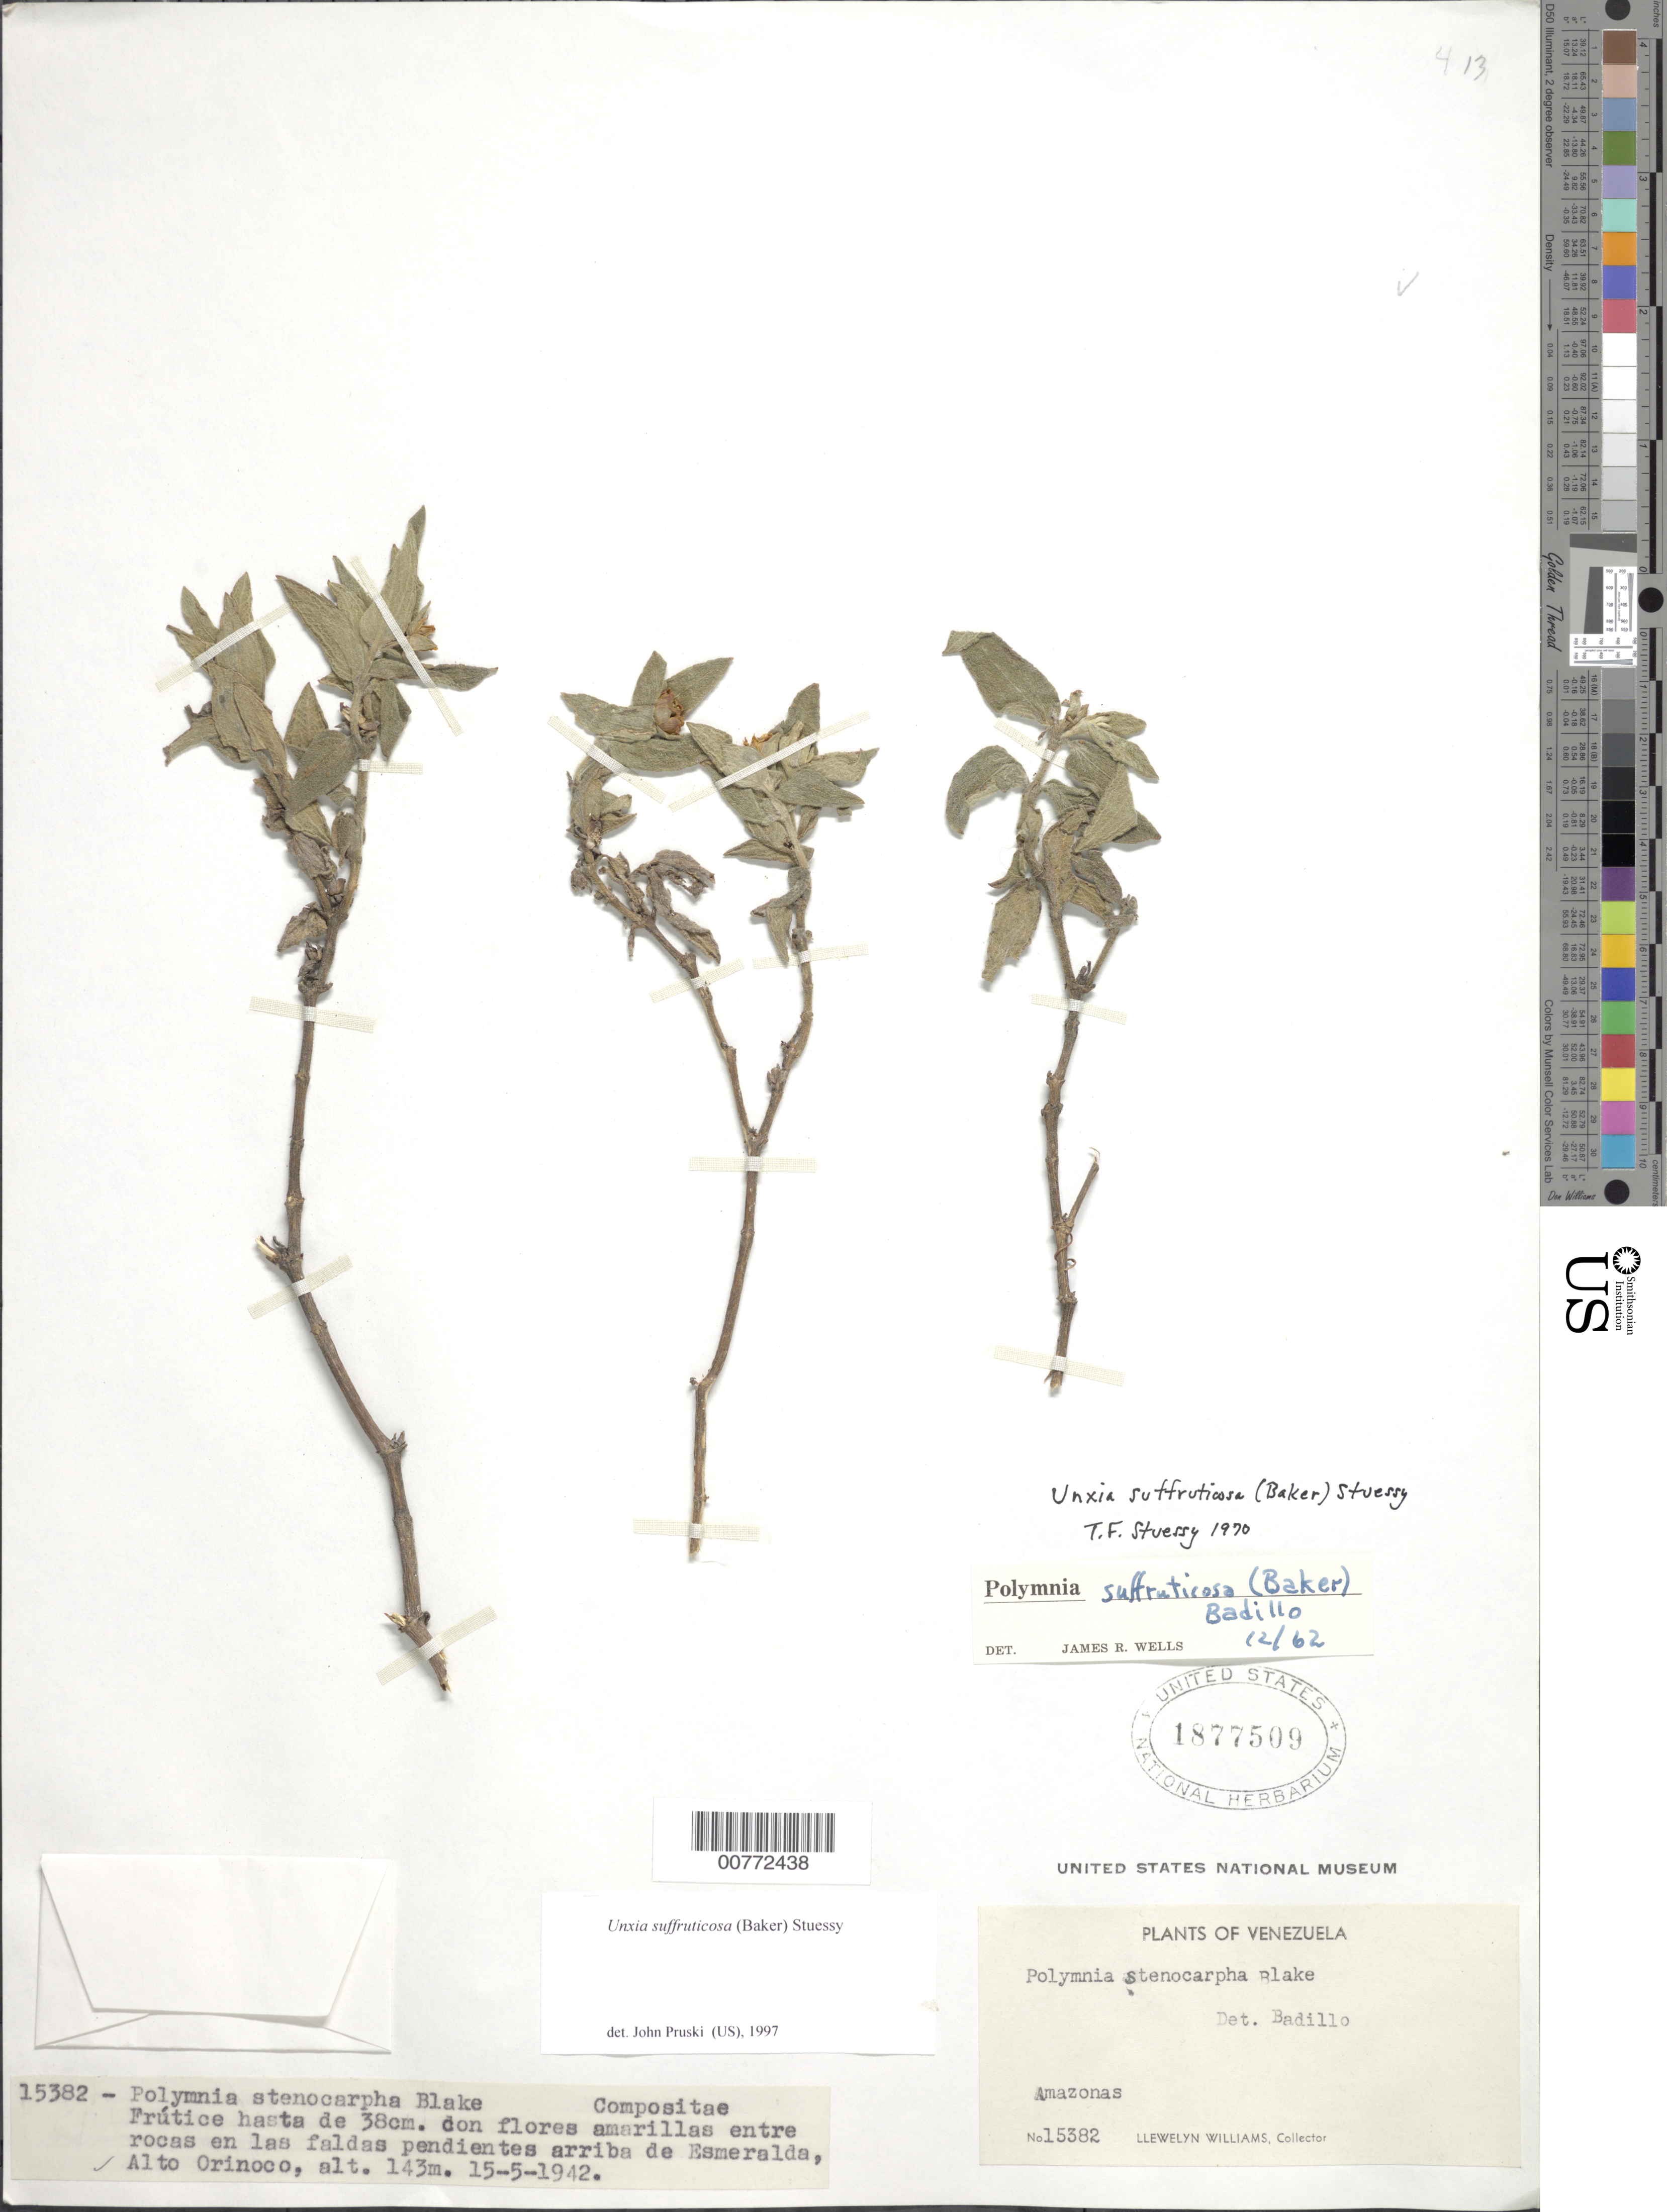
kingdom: Plantae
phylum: Tracheophyta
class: Magnoliopsida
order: Asterales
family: Asteraceae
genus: Unxia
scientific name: Unxia suffruticosa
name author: (Baker) Steussy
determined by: Stuessy, T. F.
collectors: Ll. Williams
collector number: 15382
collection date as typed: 15-May-42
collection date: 1942-05-15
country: Venezuela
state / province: Amazonas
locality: Esmeralda, Alto Orinoco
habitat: Entre rocas en las faldas abiertas atras de Esmeralda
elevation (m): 143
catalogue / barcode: US 1877509